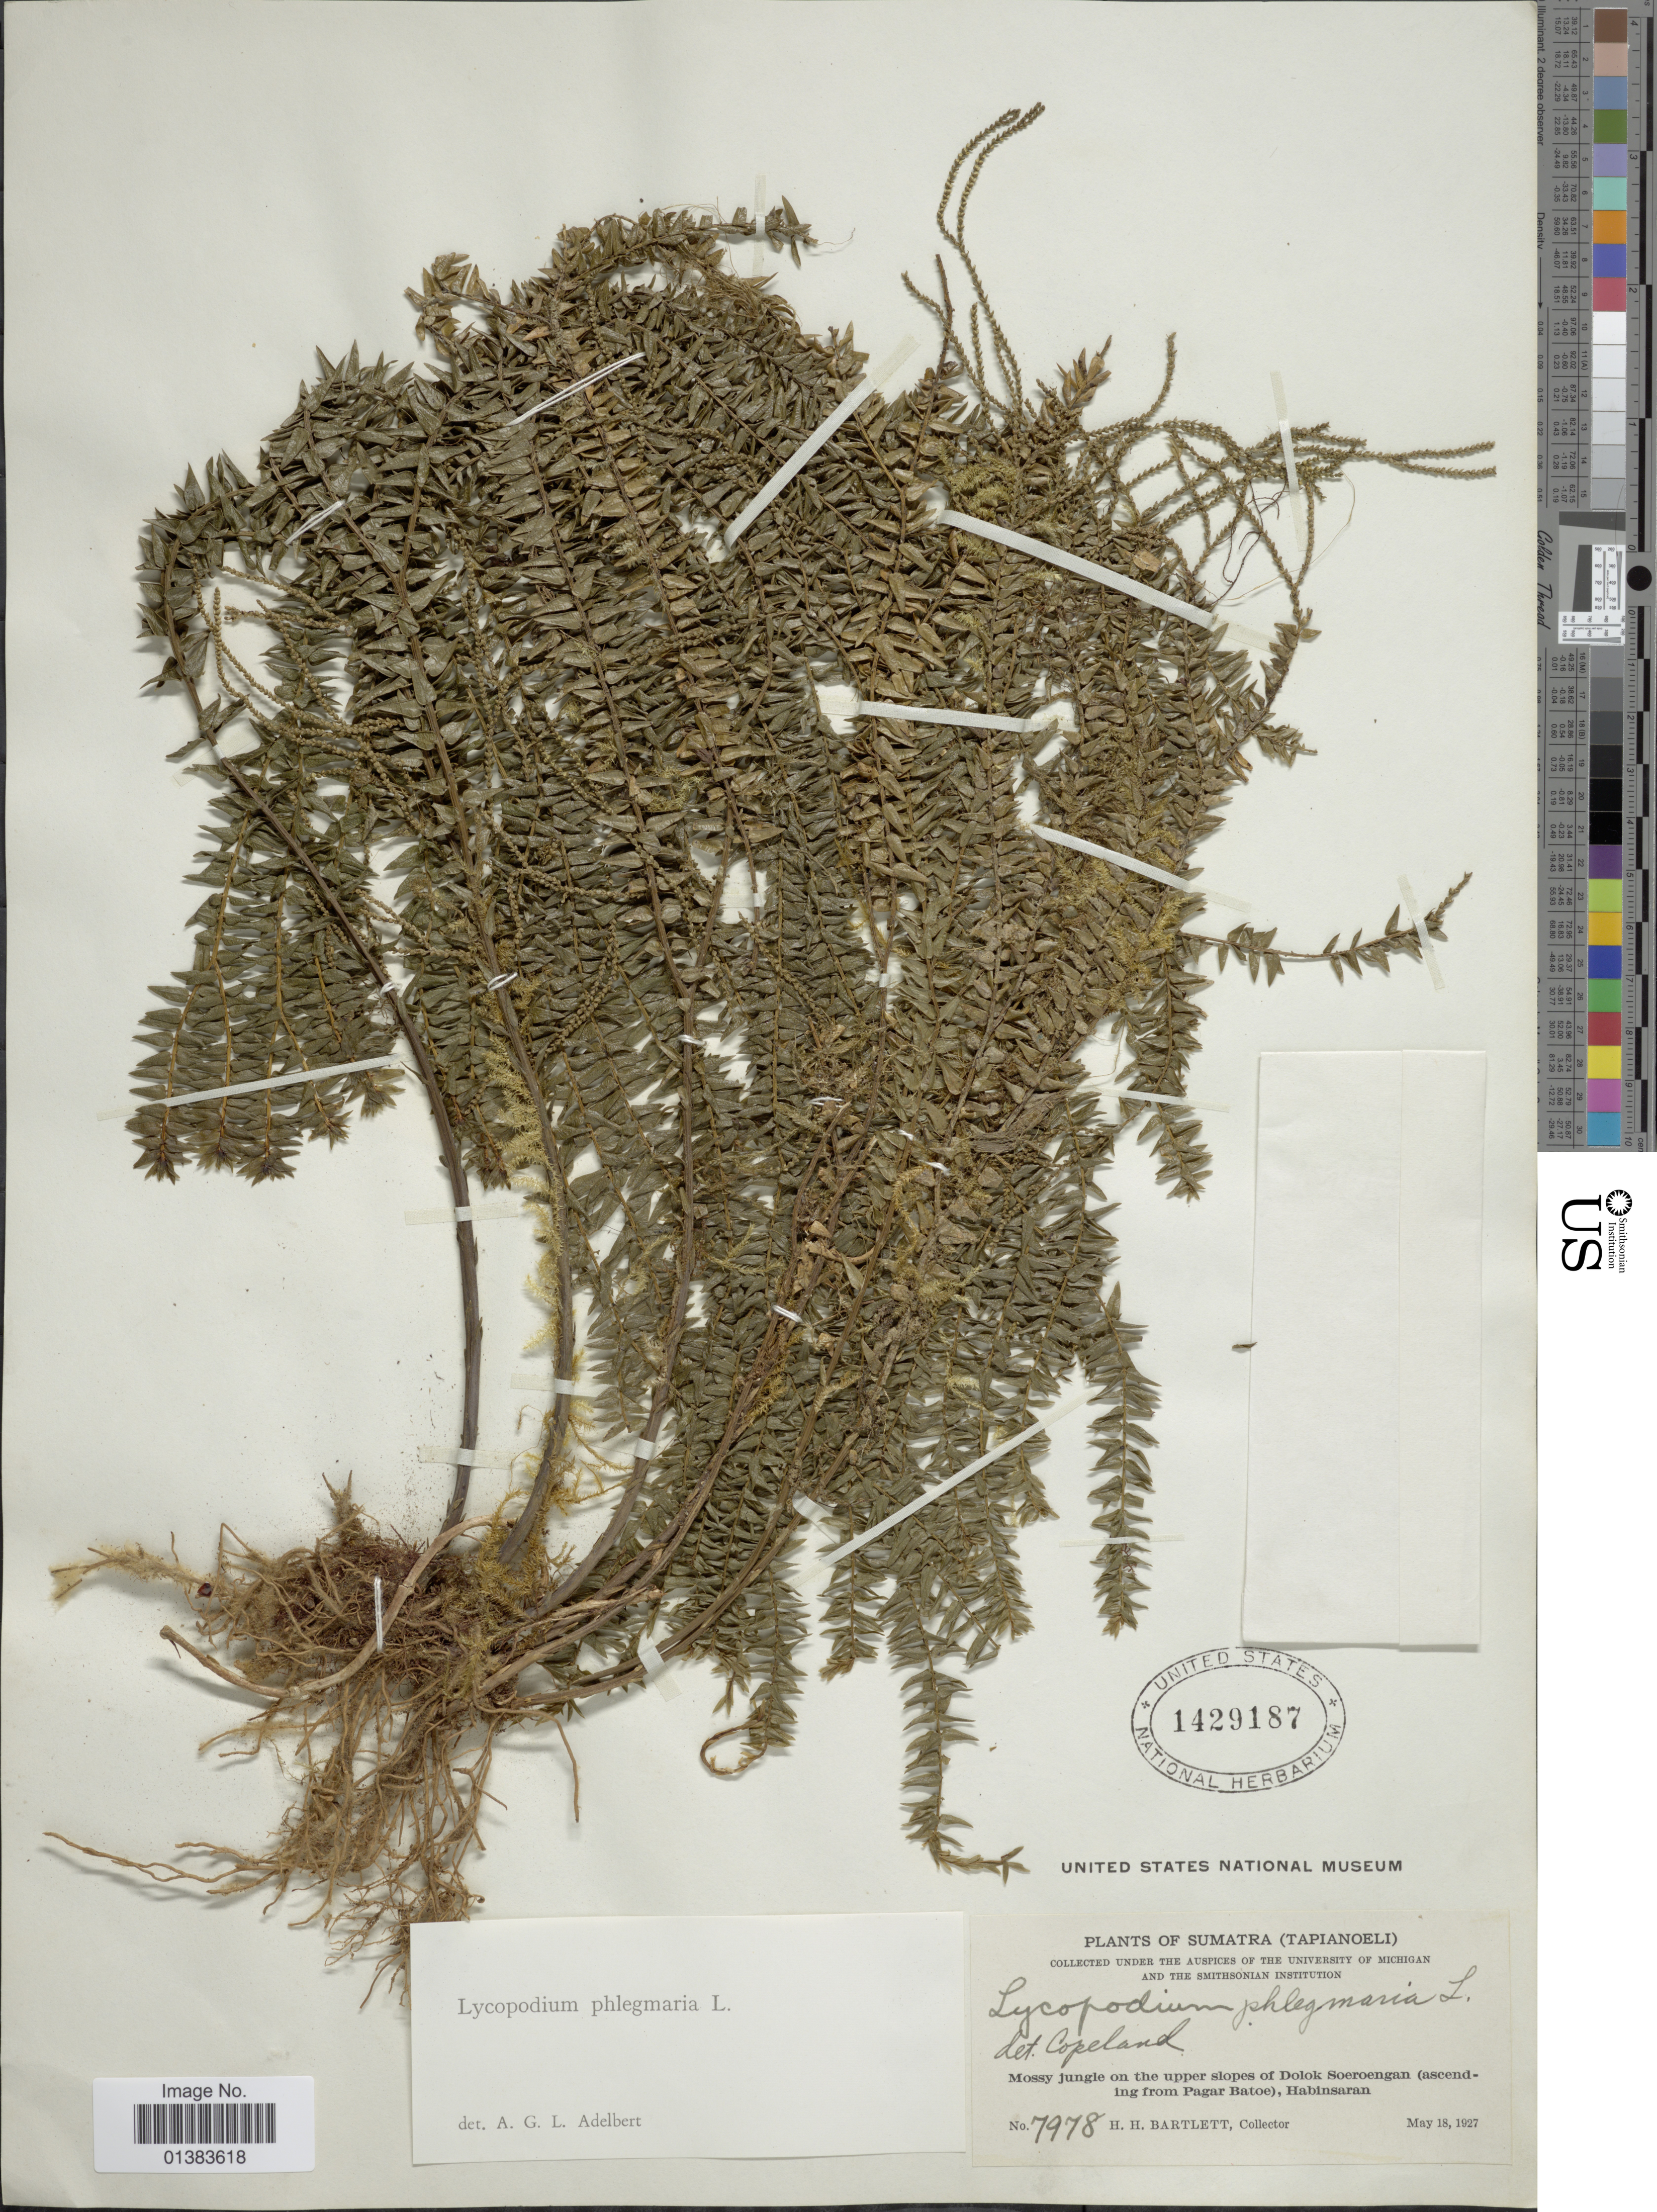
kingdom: Plantae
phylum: Tracheophyta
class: Lycopodiopsida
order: Lycopodiales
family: Lycopodiaceae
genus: Phlegmariurus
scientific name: Phlegmariurus phlegmaria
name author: (L.) Holub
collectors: H. H. Bartlett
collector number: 7978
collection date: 1927-05-18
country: Indonesia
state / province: Sumatra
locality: (Tapianoeli), Mossy jungle on the upper slopes of Dolok Soeroengan (ascending from Pagar Batoe), Habinsaran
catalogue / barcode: US 1429187